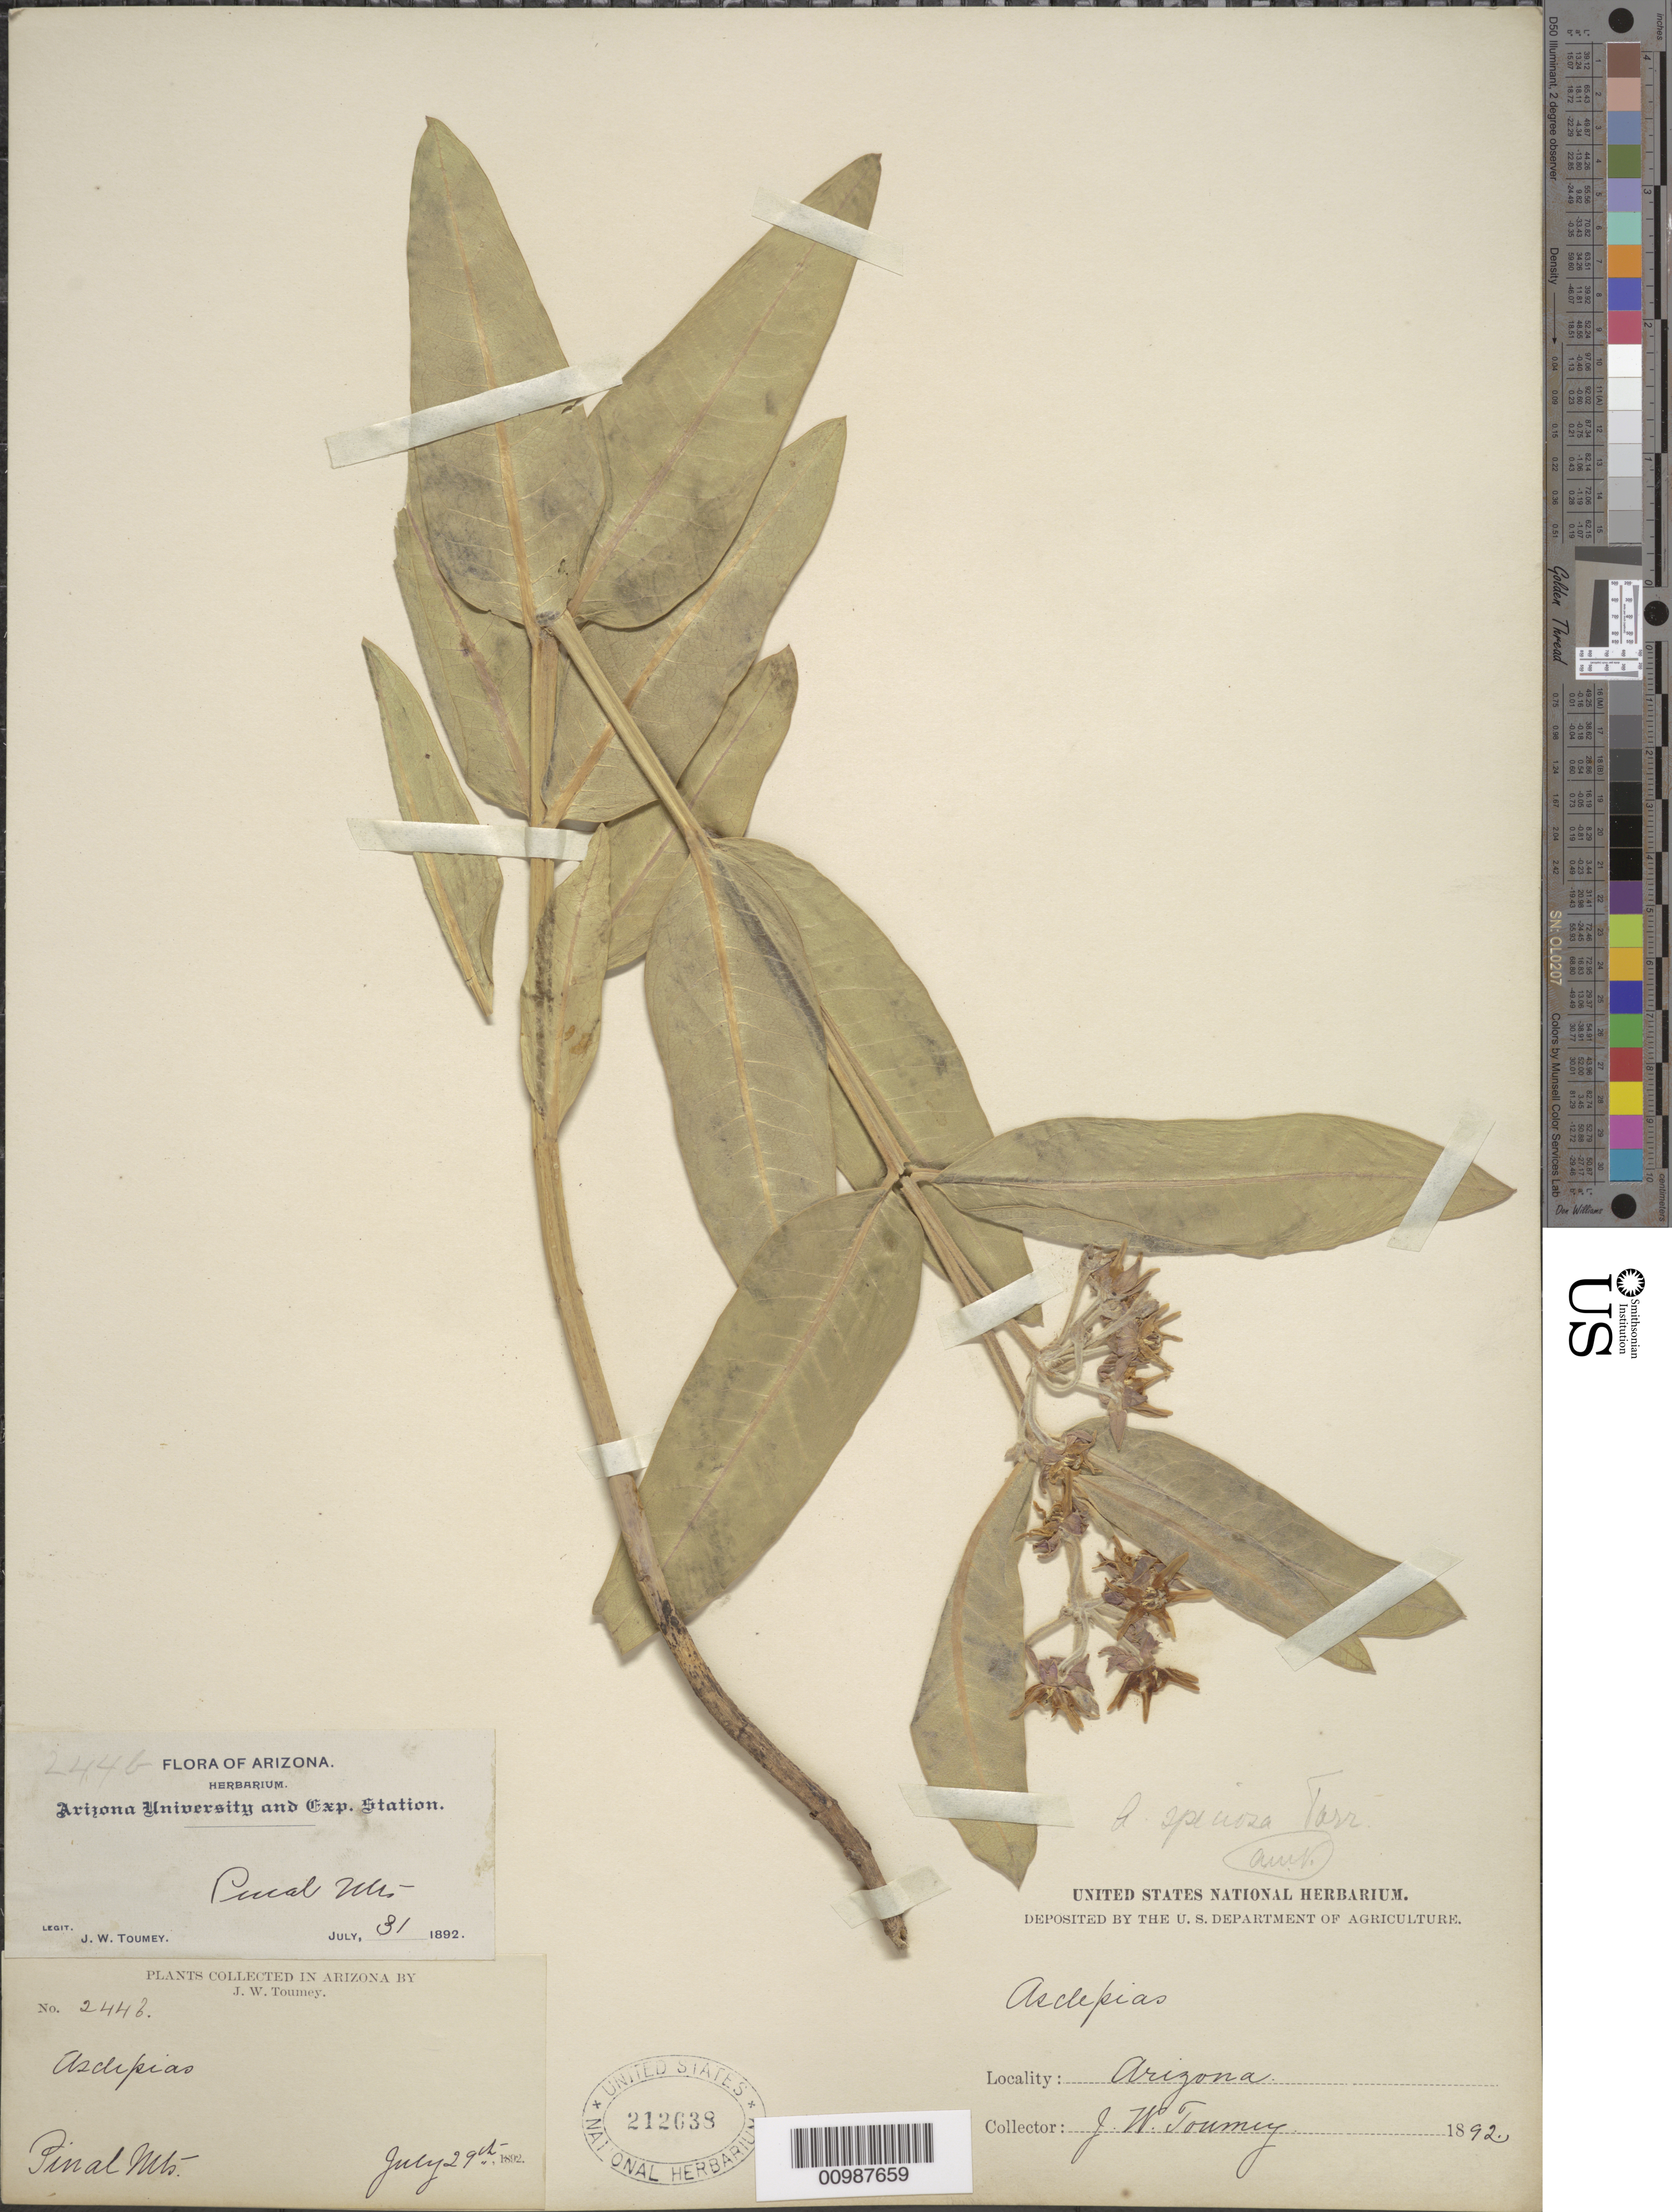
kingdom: Plantae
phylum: Tracheophyta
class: Magnoliopsida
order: Gentianales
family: Apocynaceae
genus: Asclepias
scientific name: Asclepias speciosa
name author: Torr.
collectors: J. W. Toumey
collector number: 2446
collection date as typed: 29 Jul 1892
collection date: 1892-07-29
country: United States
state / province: Arizona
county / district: Gila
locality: Pinal Mountains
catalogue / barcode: US 212638